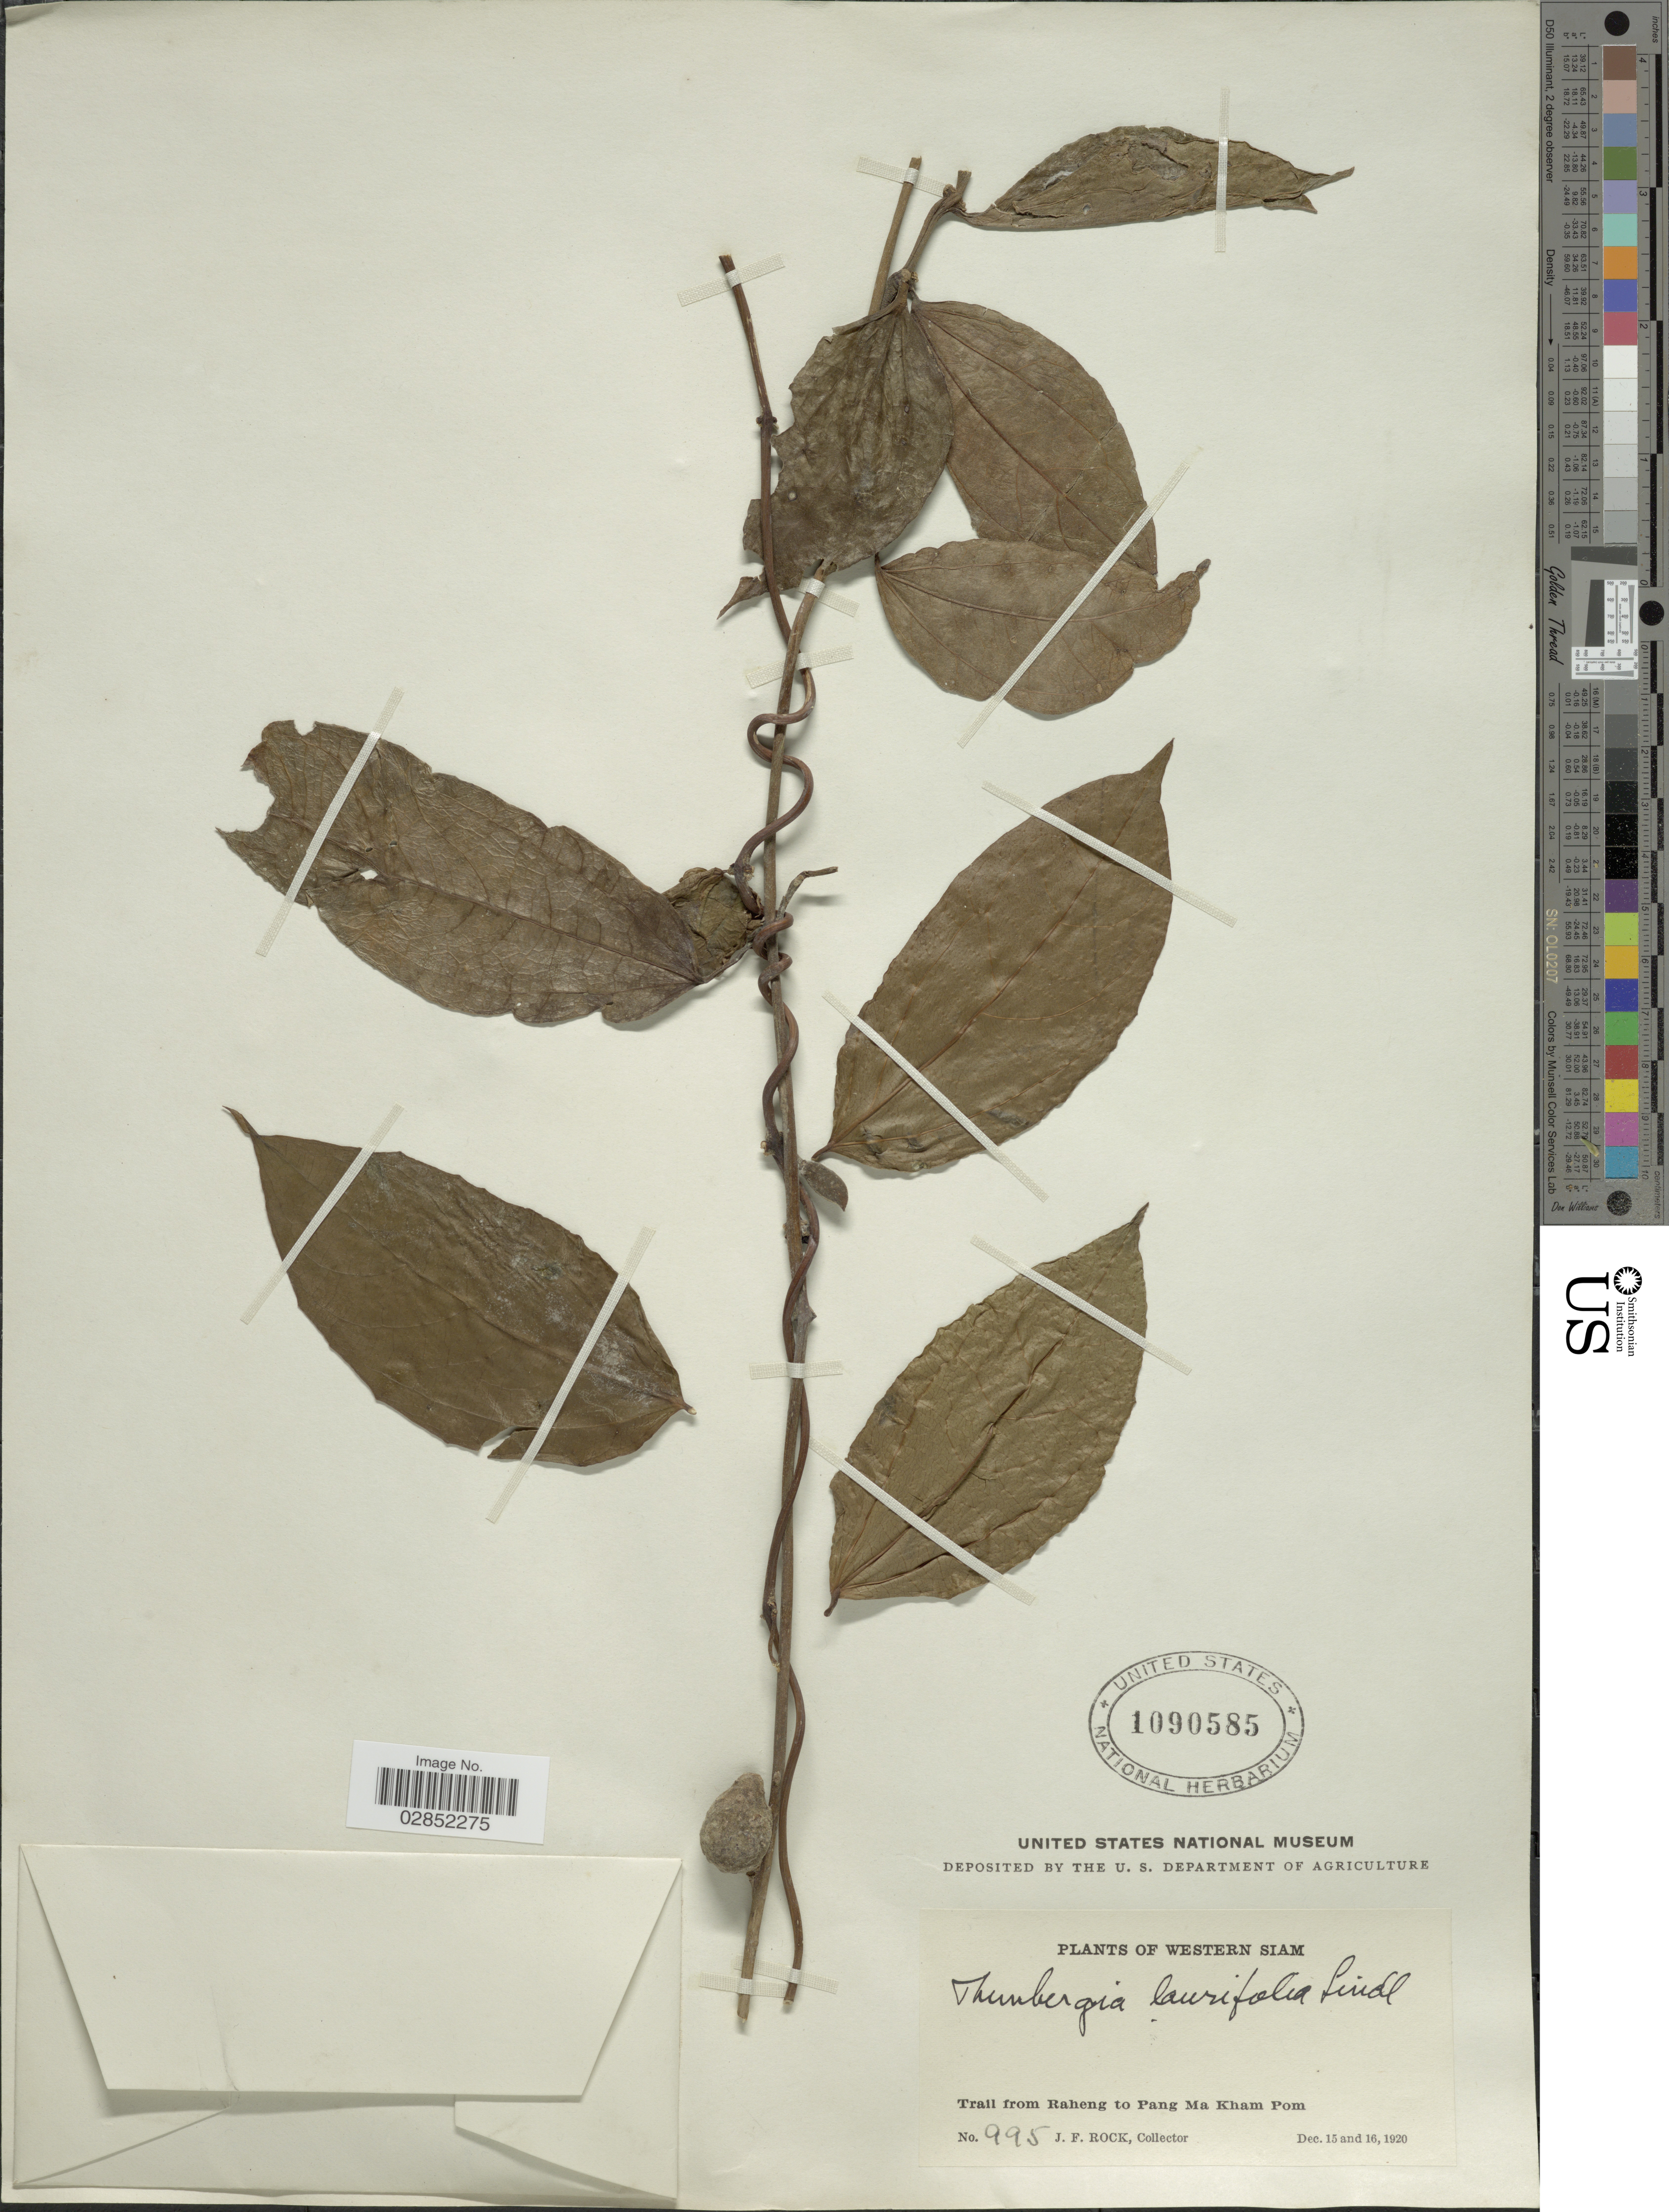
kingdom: Plantae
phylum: Tracheophyta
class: Magnoliopsida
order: Lamiales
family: Acanthaceae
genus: Thunbergia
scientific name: Thunbergia laurifolia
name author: Lindl.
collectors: J. Rock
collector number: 995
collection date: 1920-12-15/1920-12-16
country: Thailand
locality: Western Siam. Trail from Raheng to Pang Ma Kham Pom.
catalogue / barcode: US 1090585